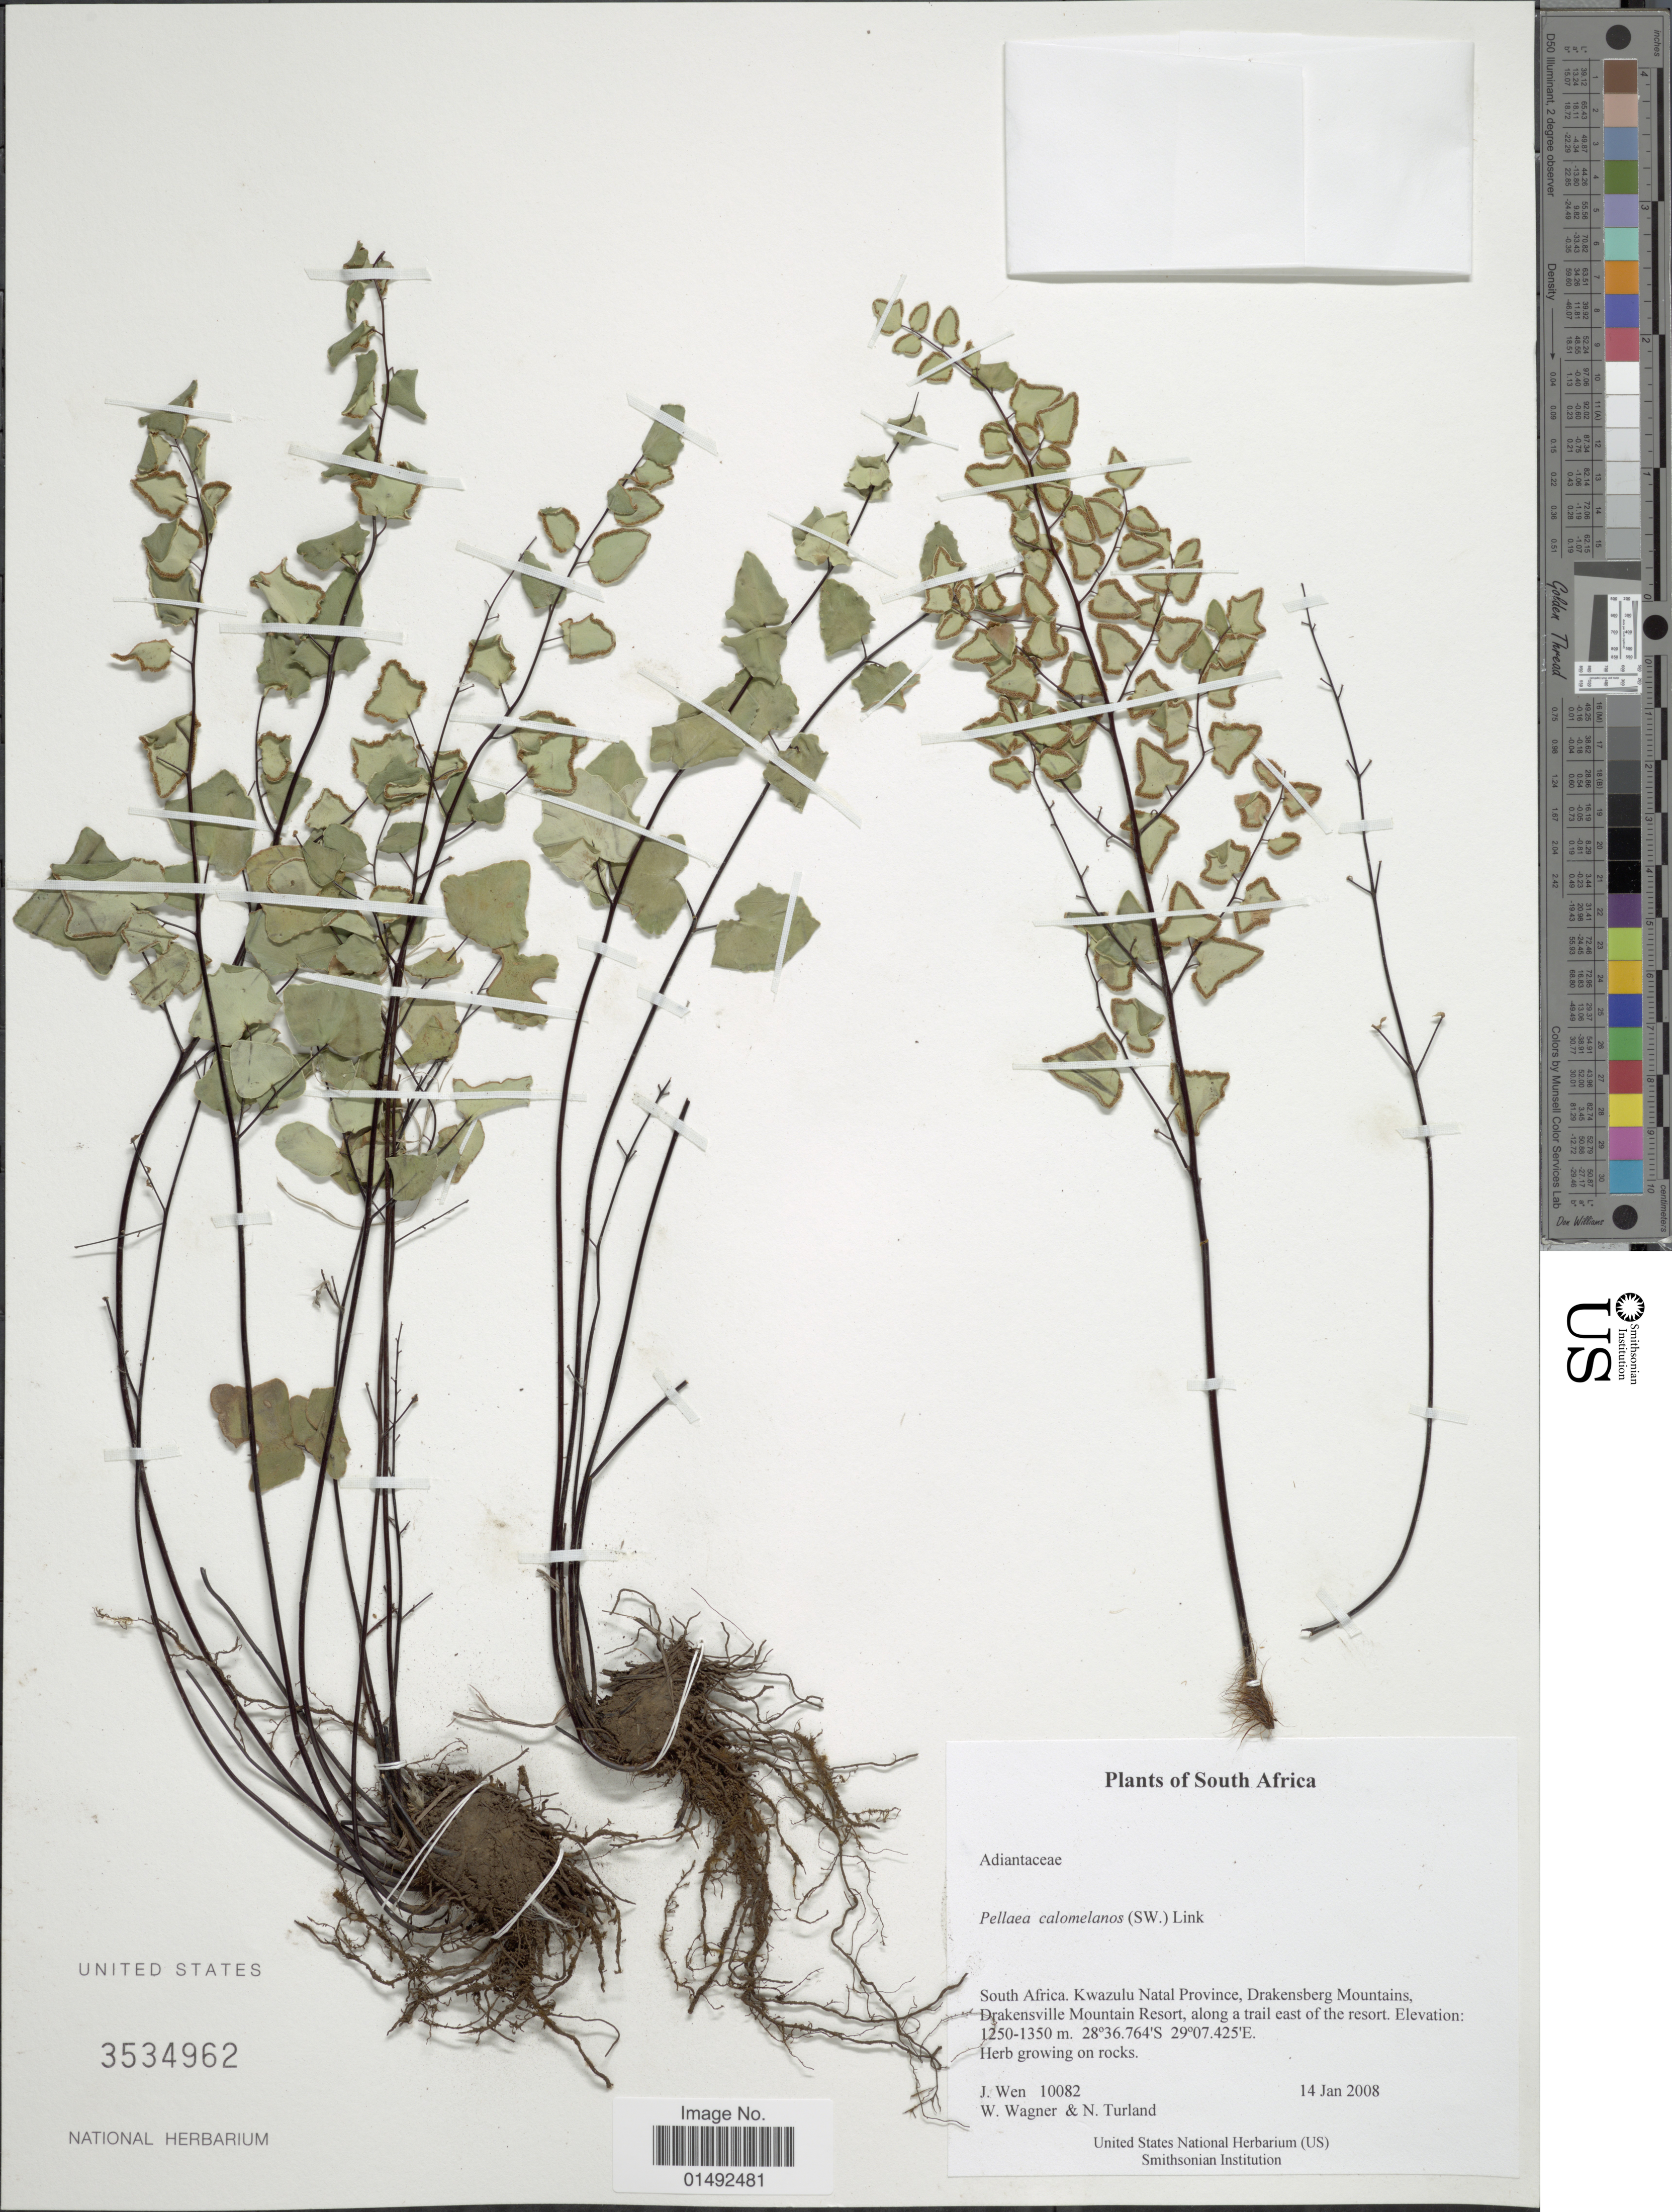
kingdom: Plantae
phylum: Tracheophyta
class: Polypodiopsida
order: Polypodiales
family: Pteridaceae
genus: Pellaea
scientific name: Pellaea calomelanos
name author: (Sw.) Link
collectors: J. Wen, W. G. Wagner & N. Turland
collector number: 10082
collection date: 2008-01-14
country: South Africa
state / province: KwaZulu-Natal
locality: Drakensberg Mountains, Drakensville Mountain Resort, along a trail east of the resort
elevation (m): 1250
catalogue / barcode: US 3534962